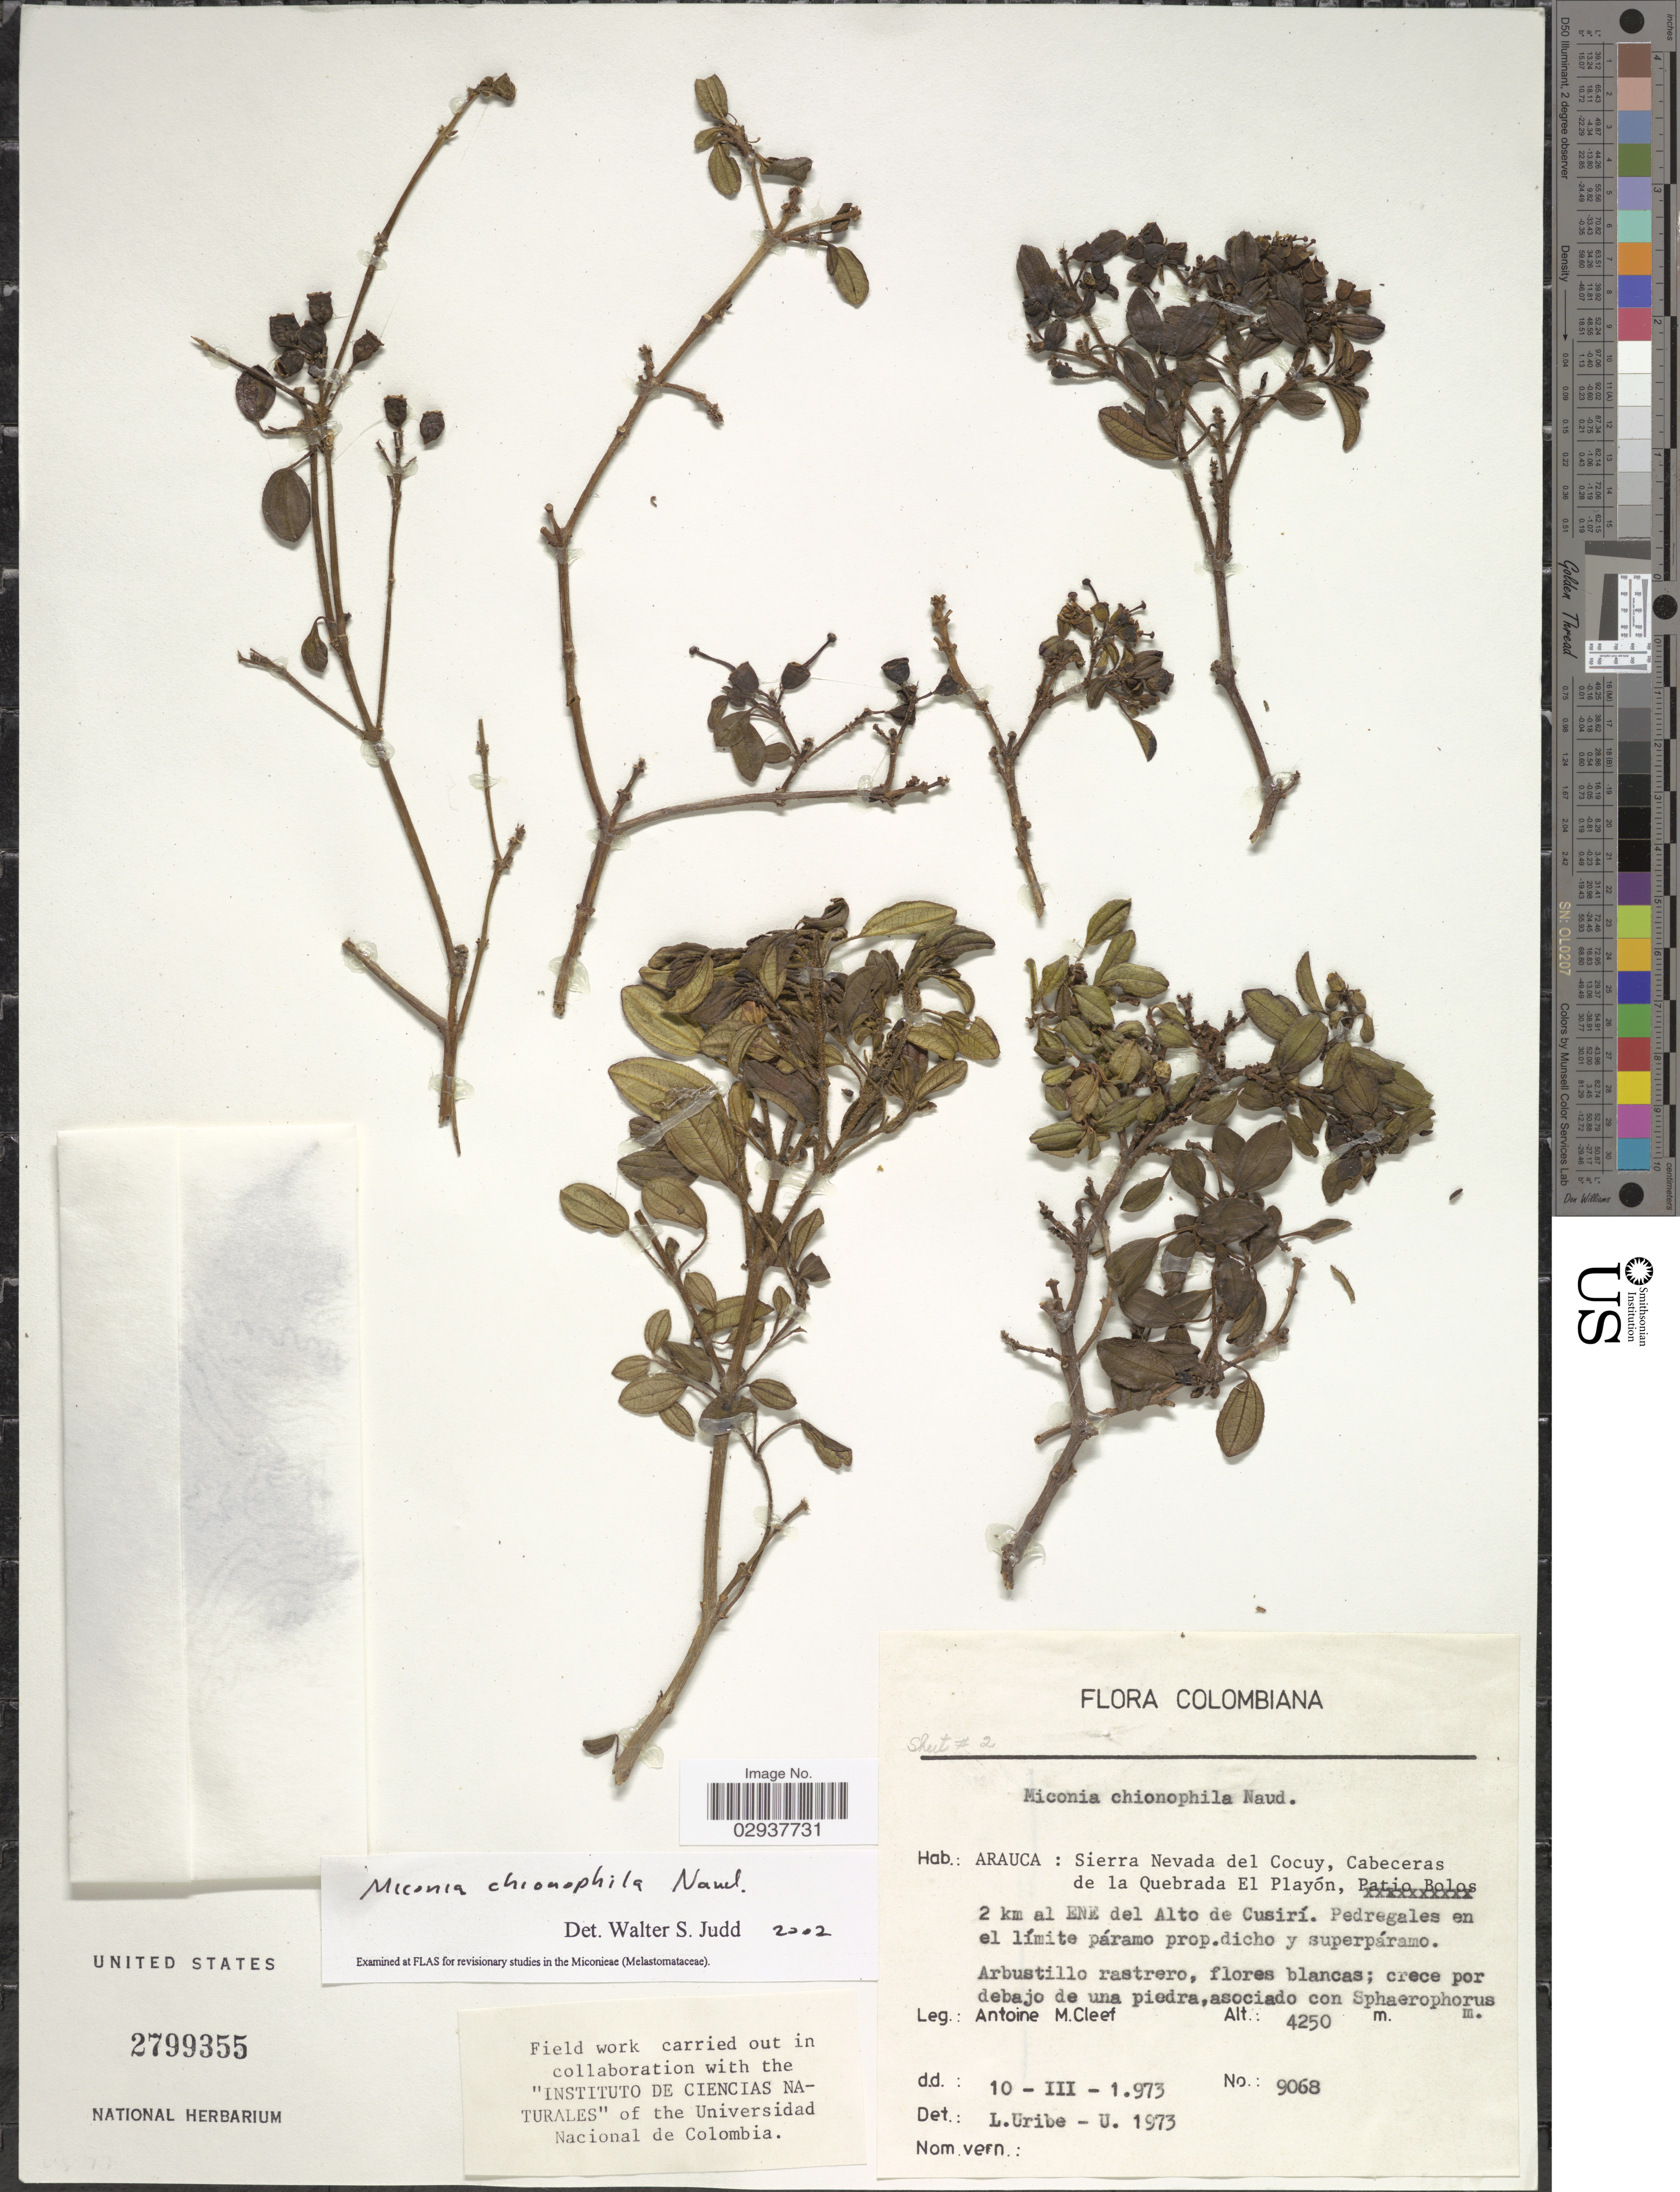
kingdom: Plantae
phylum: Tracheophyta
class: Magnoliopsida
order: Myrtales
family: Melastomataceae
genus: Miconia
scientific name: Miconia chionophila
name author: Naudin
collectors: A. M. Cleef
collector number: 9068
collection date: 1973-03-10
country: Colombia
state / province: Arauca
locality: Sierra Nevada del Cocuy, Cabeceras de la Quebrada El Playón. Patio Bolos. 2 km al ENE del Alto de Cusirí.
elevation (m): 4250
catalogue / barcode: US 2799355